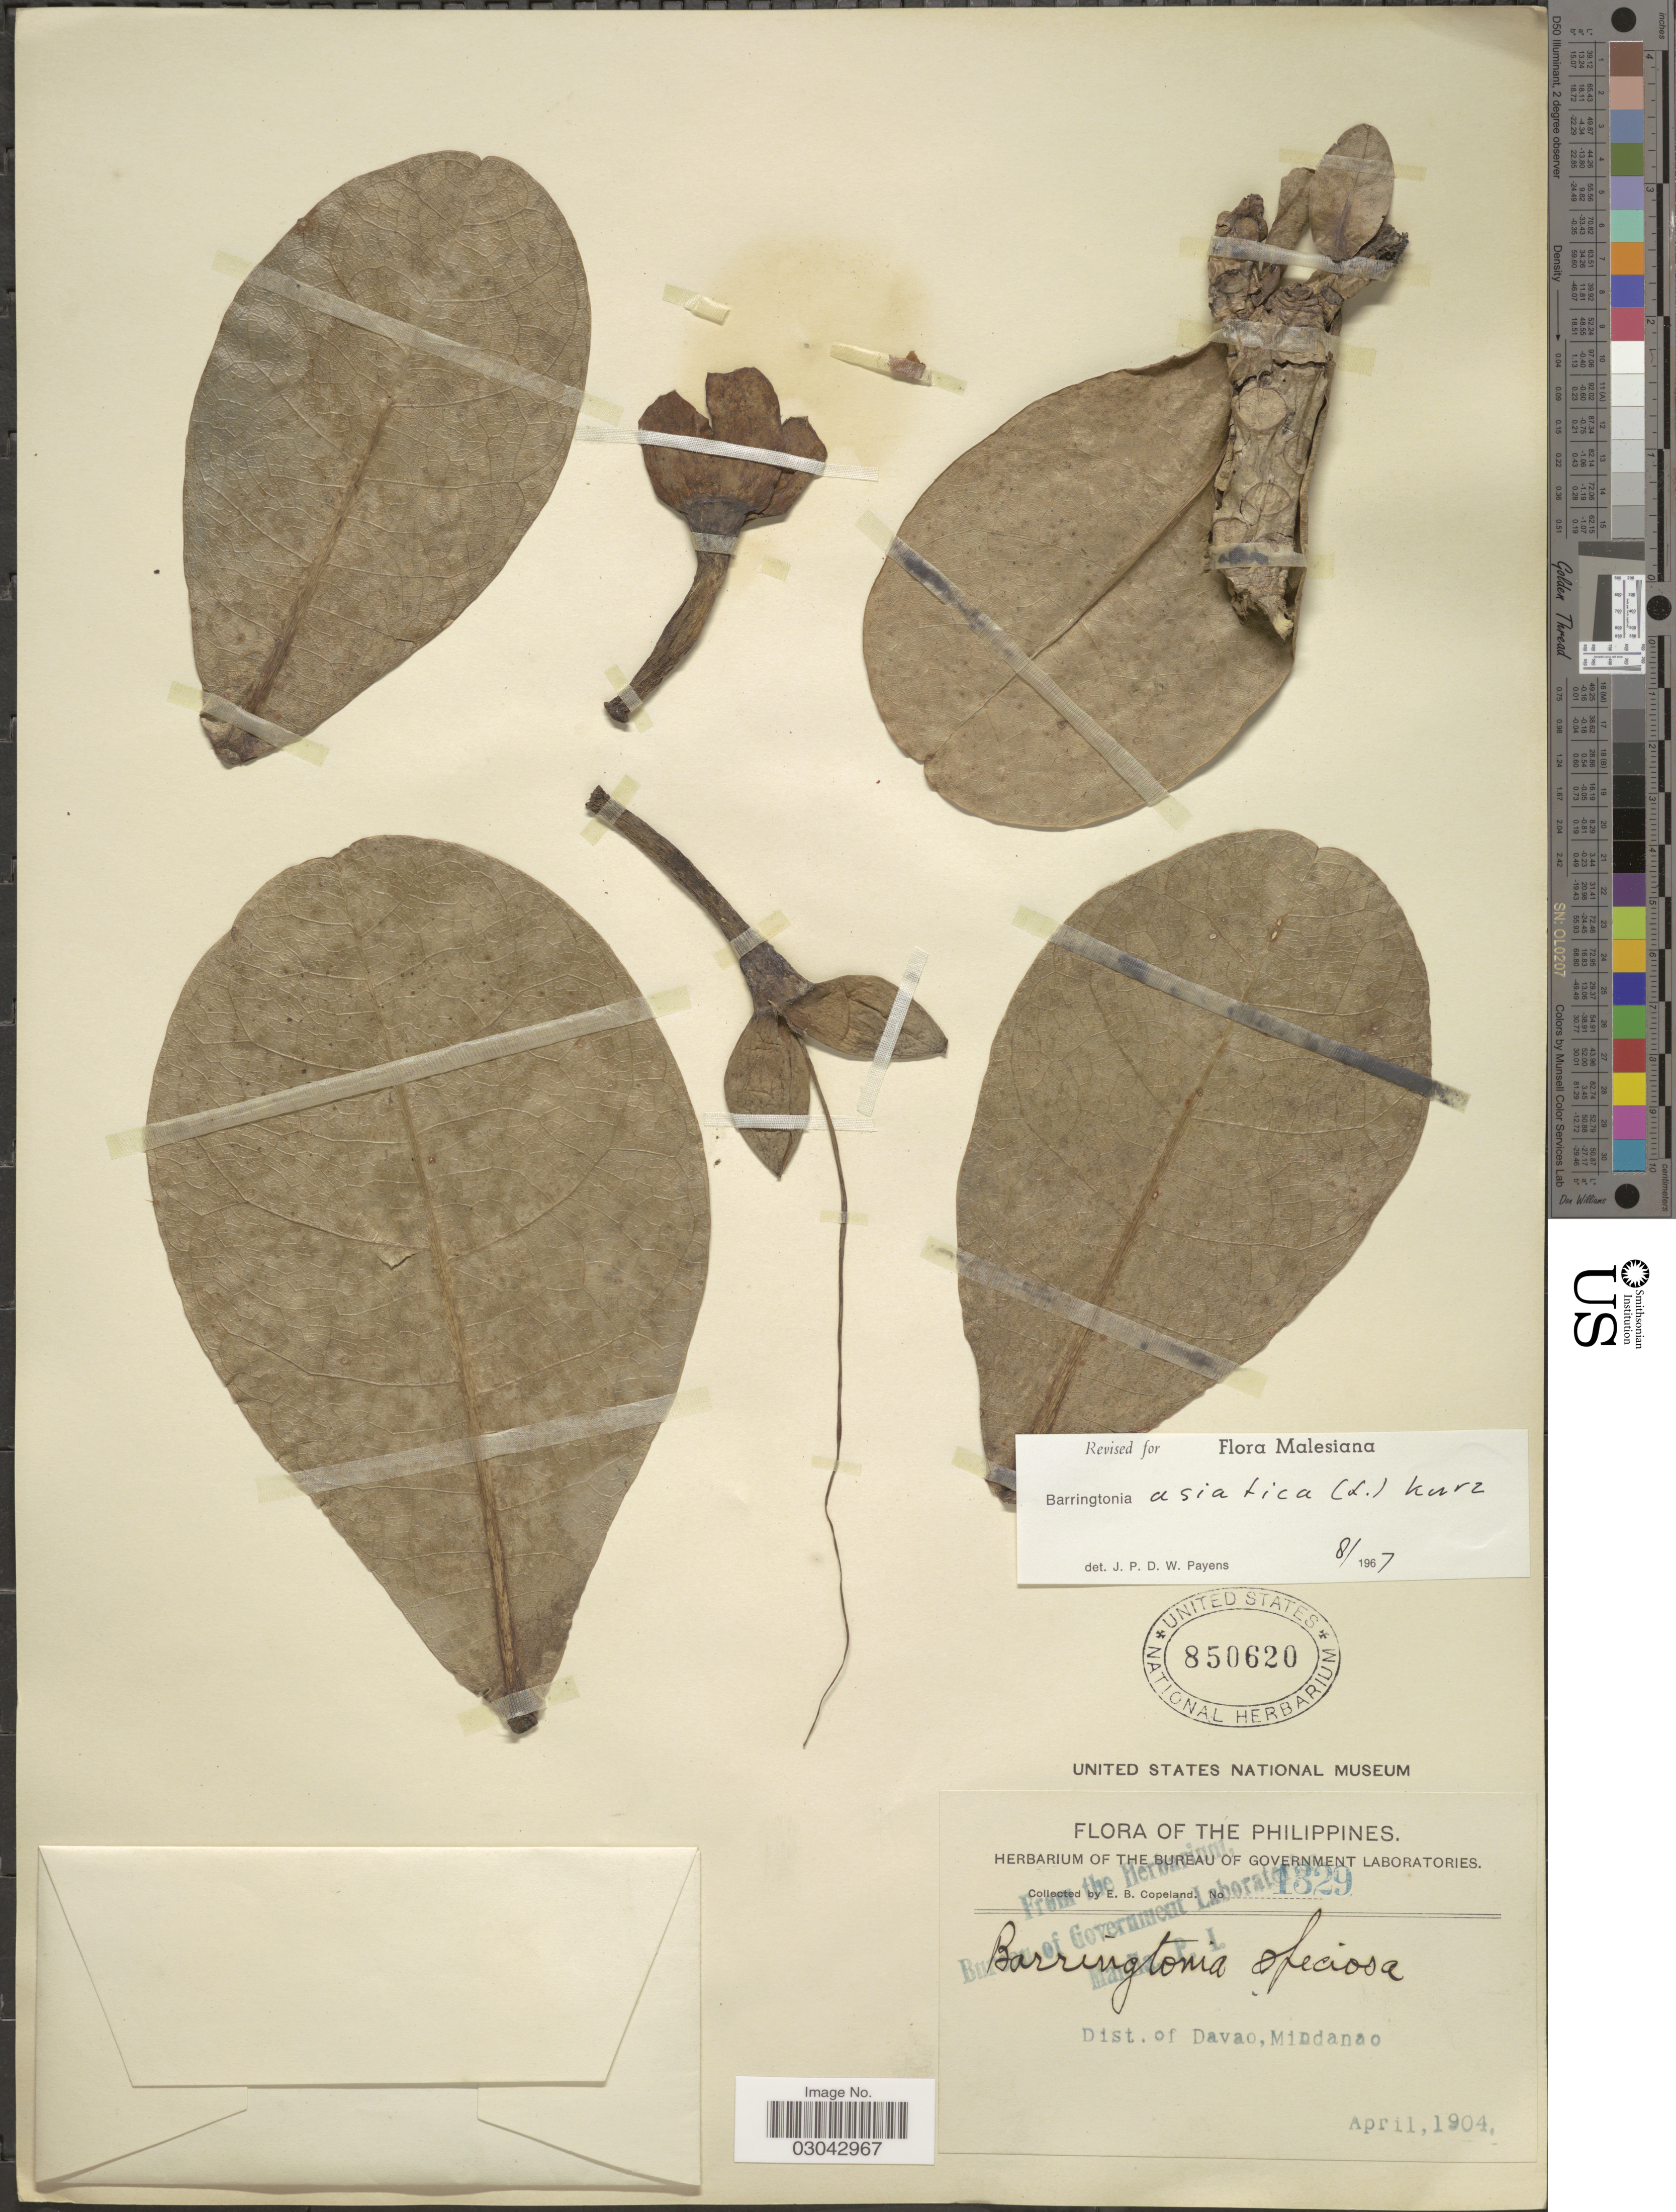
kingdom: Plantae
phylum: Tracheophyta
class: Magnoliopsida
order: Ericales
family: Lecythidaceae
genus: Barringtonia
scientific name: Barringtonia asiatica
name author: (L.) Kurz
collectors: E. B. Copeland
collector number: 1329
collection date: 1904-04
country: Philippines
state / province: Davao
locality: Dist. of Davao, Mindanao.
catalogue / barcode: US 850620